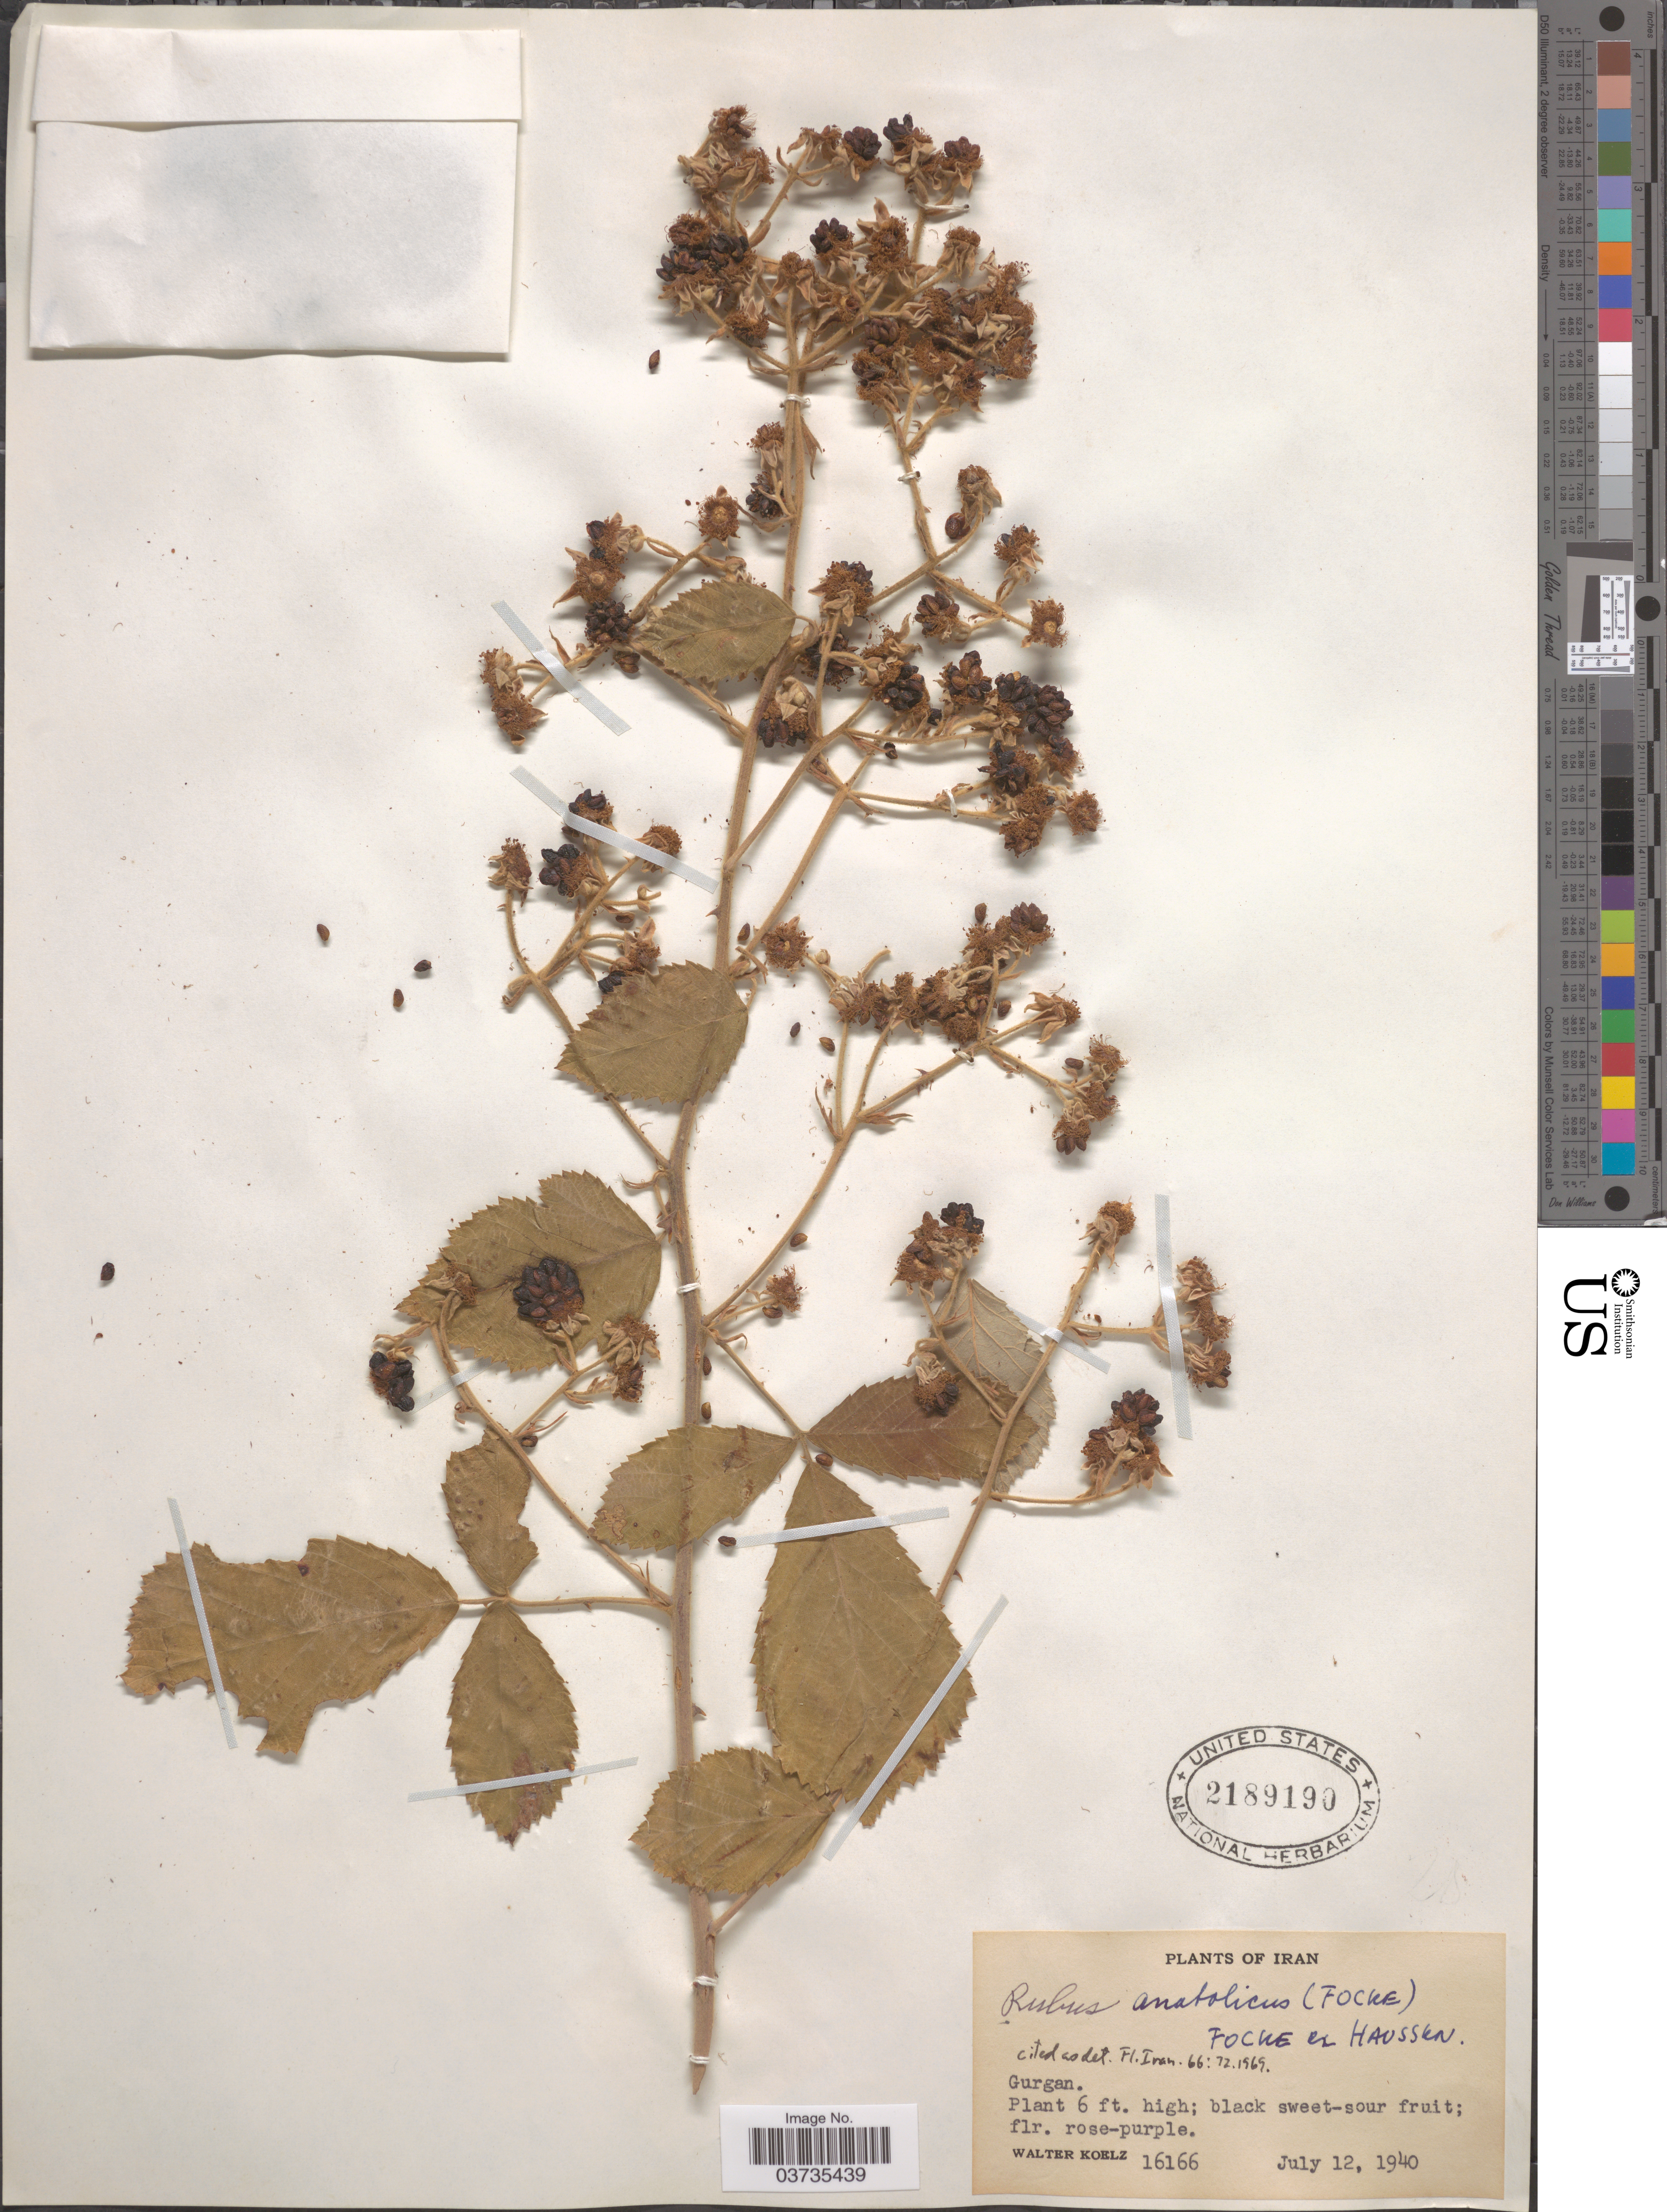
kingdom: Plantae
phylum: Tracheophyta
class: Magnoliopsida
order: Rosales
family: Rosaceae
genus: Rubus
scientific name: Rubus anatolicus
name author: Focke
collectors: W. N. Koelz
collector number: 16166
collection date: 1940-07-12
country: Iran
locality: Gurgan.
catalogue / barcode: US 2189190